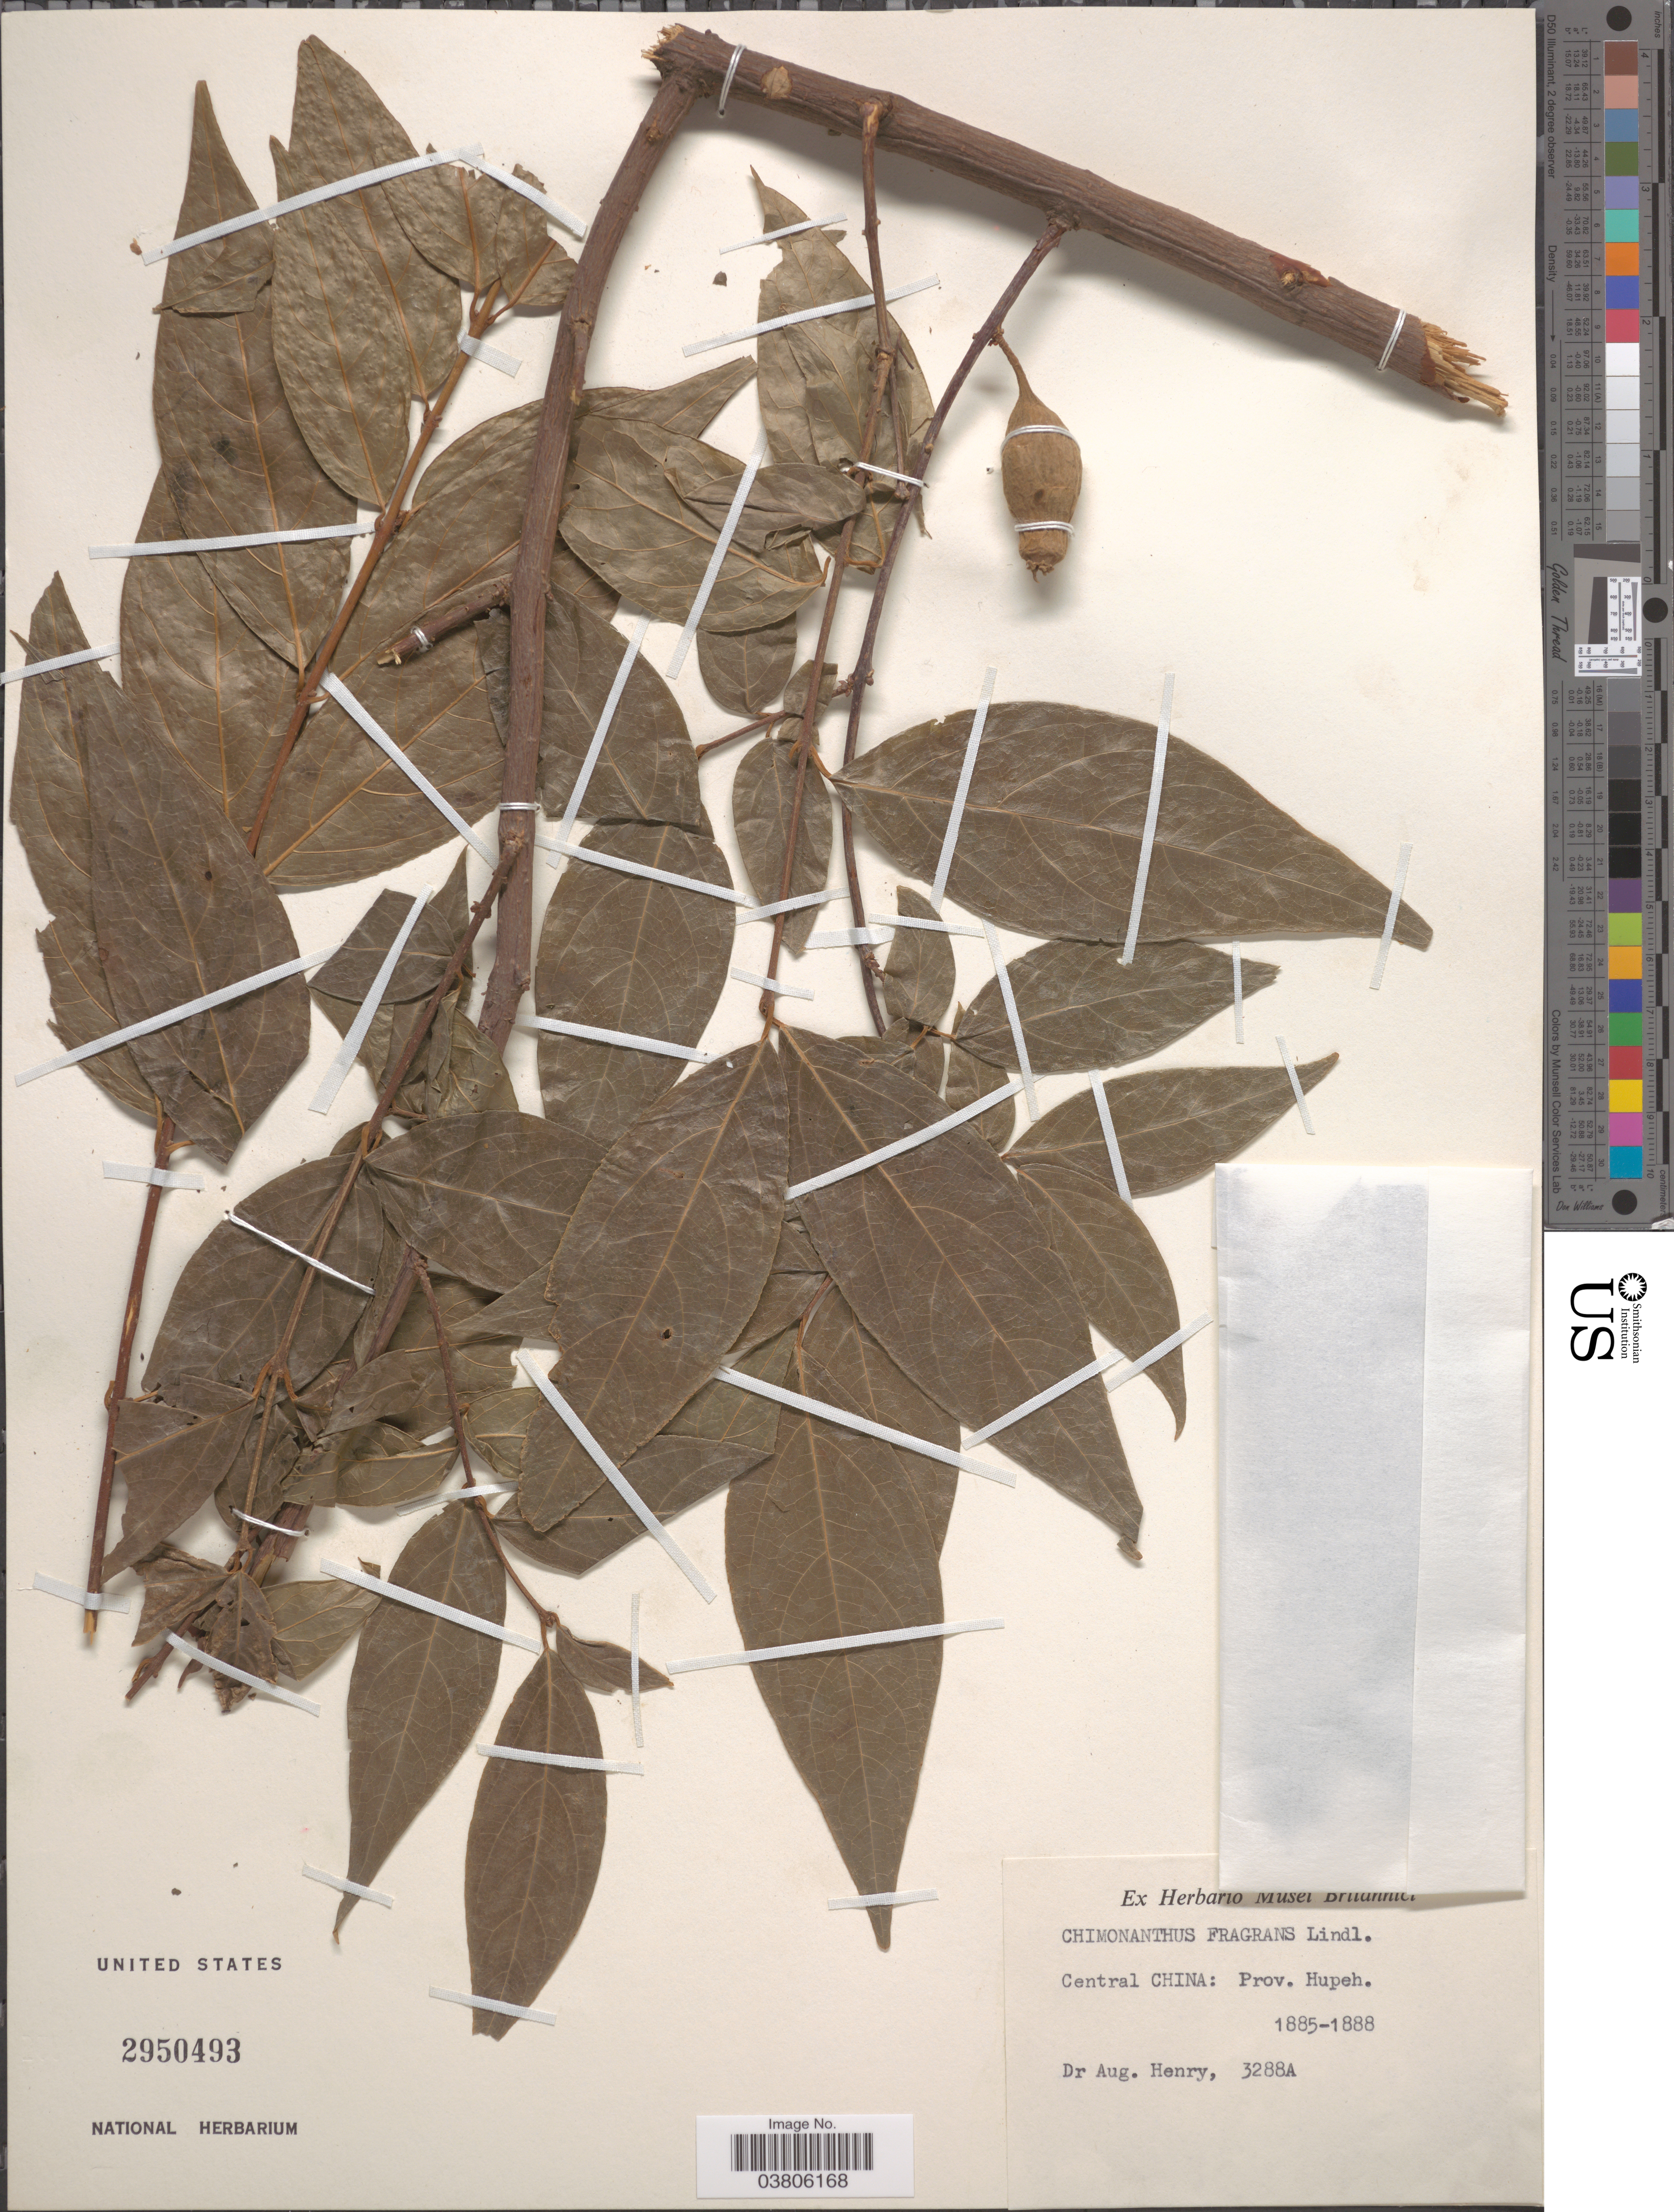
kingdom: Plantae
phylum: Tracheophyta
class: Magnoliopsida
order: Laurales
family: Calycanthaceae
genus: Chimonanthus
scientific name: Chimonanthus fragrans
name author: (Loisel.) Lindl.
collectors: A. Henry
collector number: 3288 A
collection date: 1885/1888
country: China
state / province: Hubei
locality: Central China: Prov. Hupeh.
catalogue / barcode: US 2950493